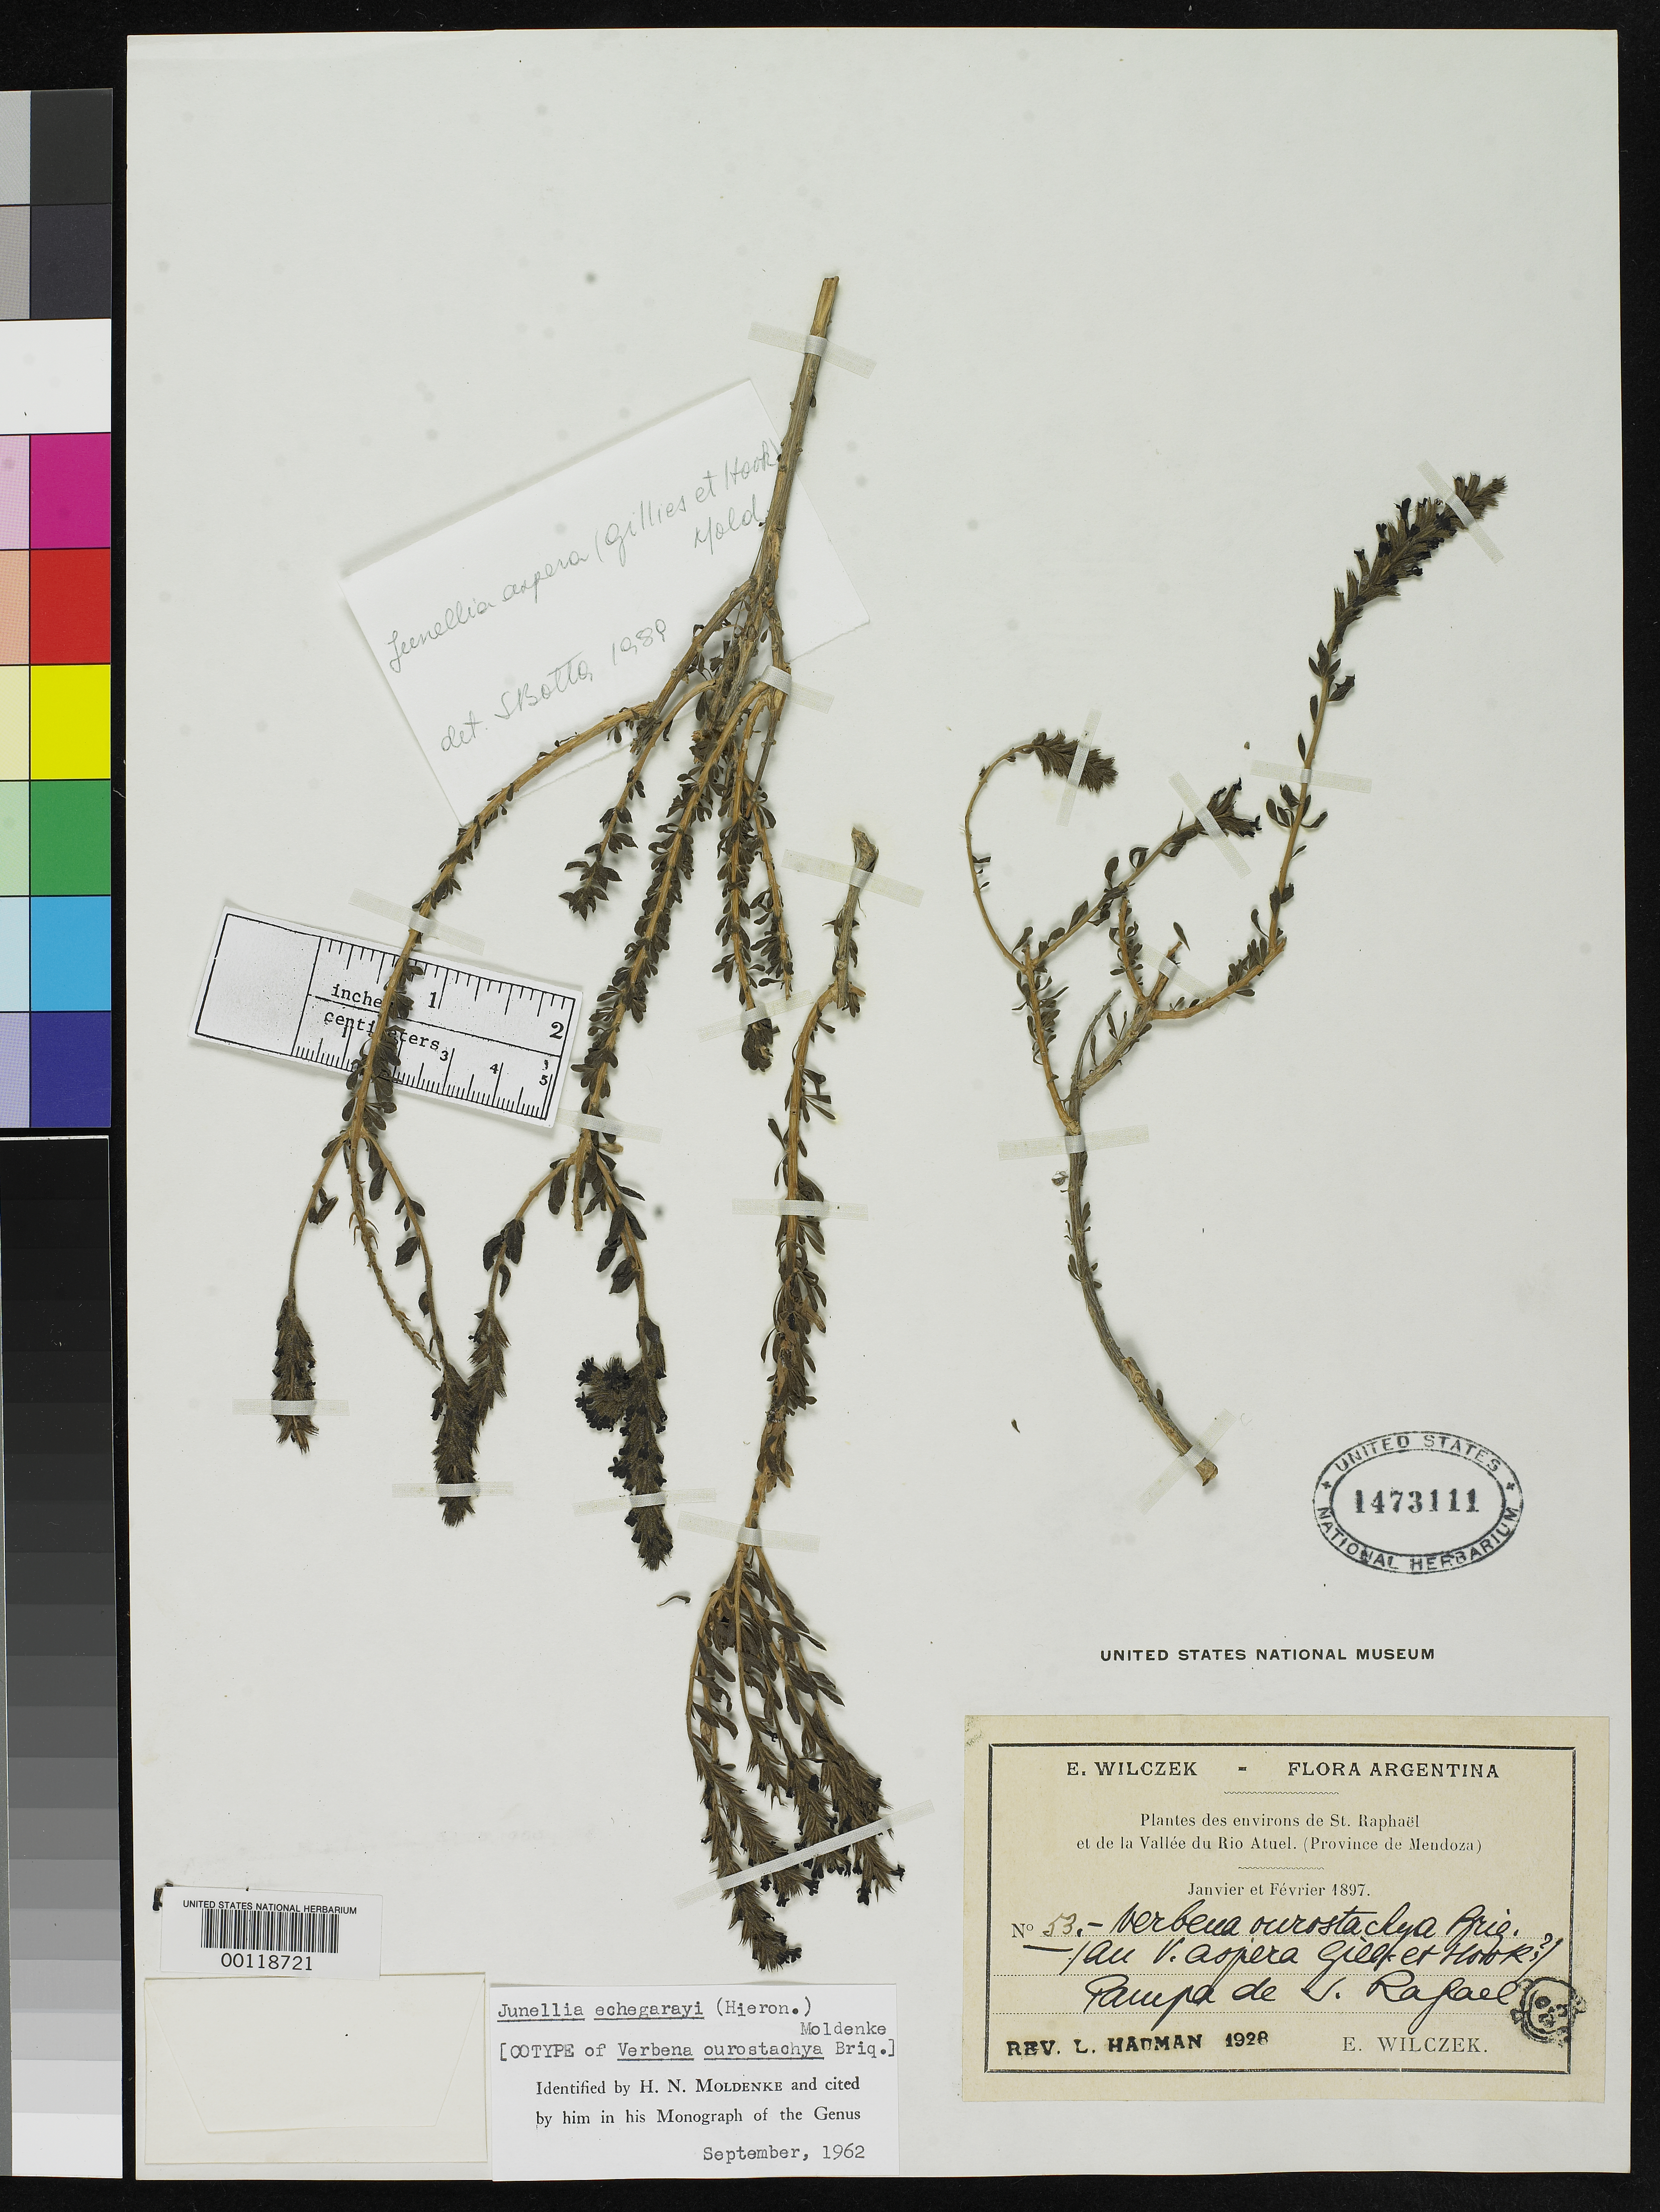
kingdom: Plantae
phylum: Tracheophyta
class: Magnoliopsida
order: Lamiales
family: Verbenaceae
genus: Verbena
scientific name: Verbena ourostachya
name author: Briq.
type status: Isosyntype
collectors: E. Wilczek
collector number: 53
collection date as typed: Jan 1897 to -- Feb 1897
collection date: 1897-01/1897-02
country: Argentina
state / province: Mendoza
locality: Rio Atuel.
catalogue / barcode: US 1473111